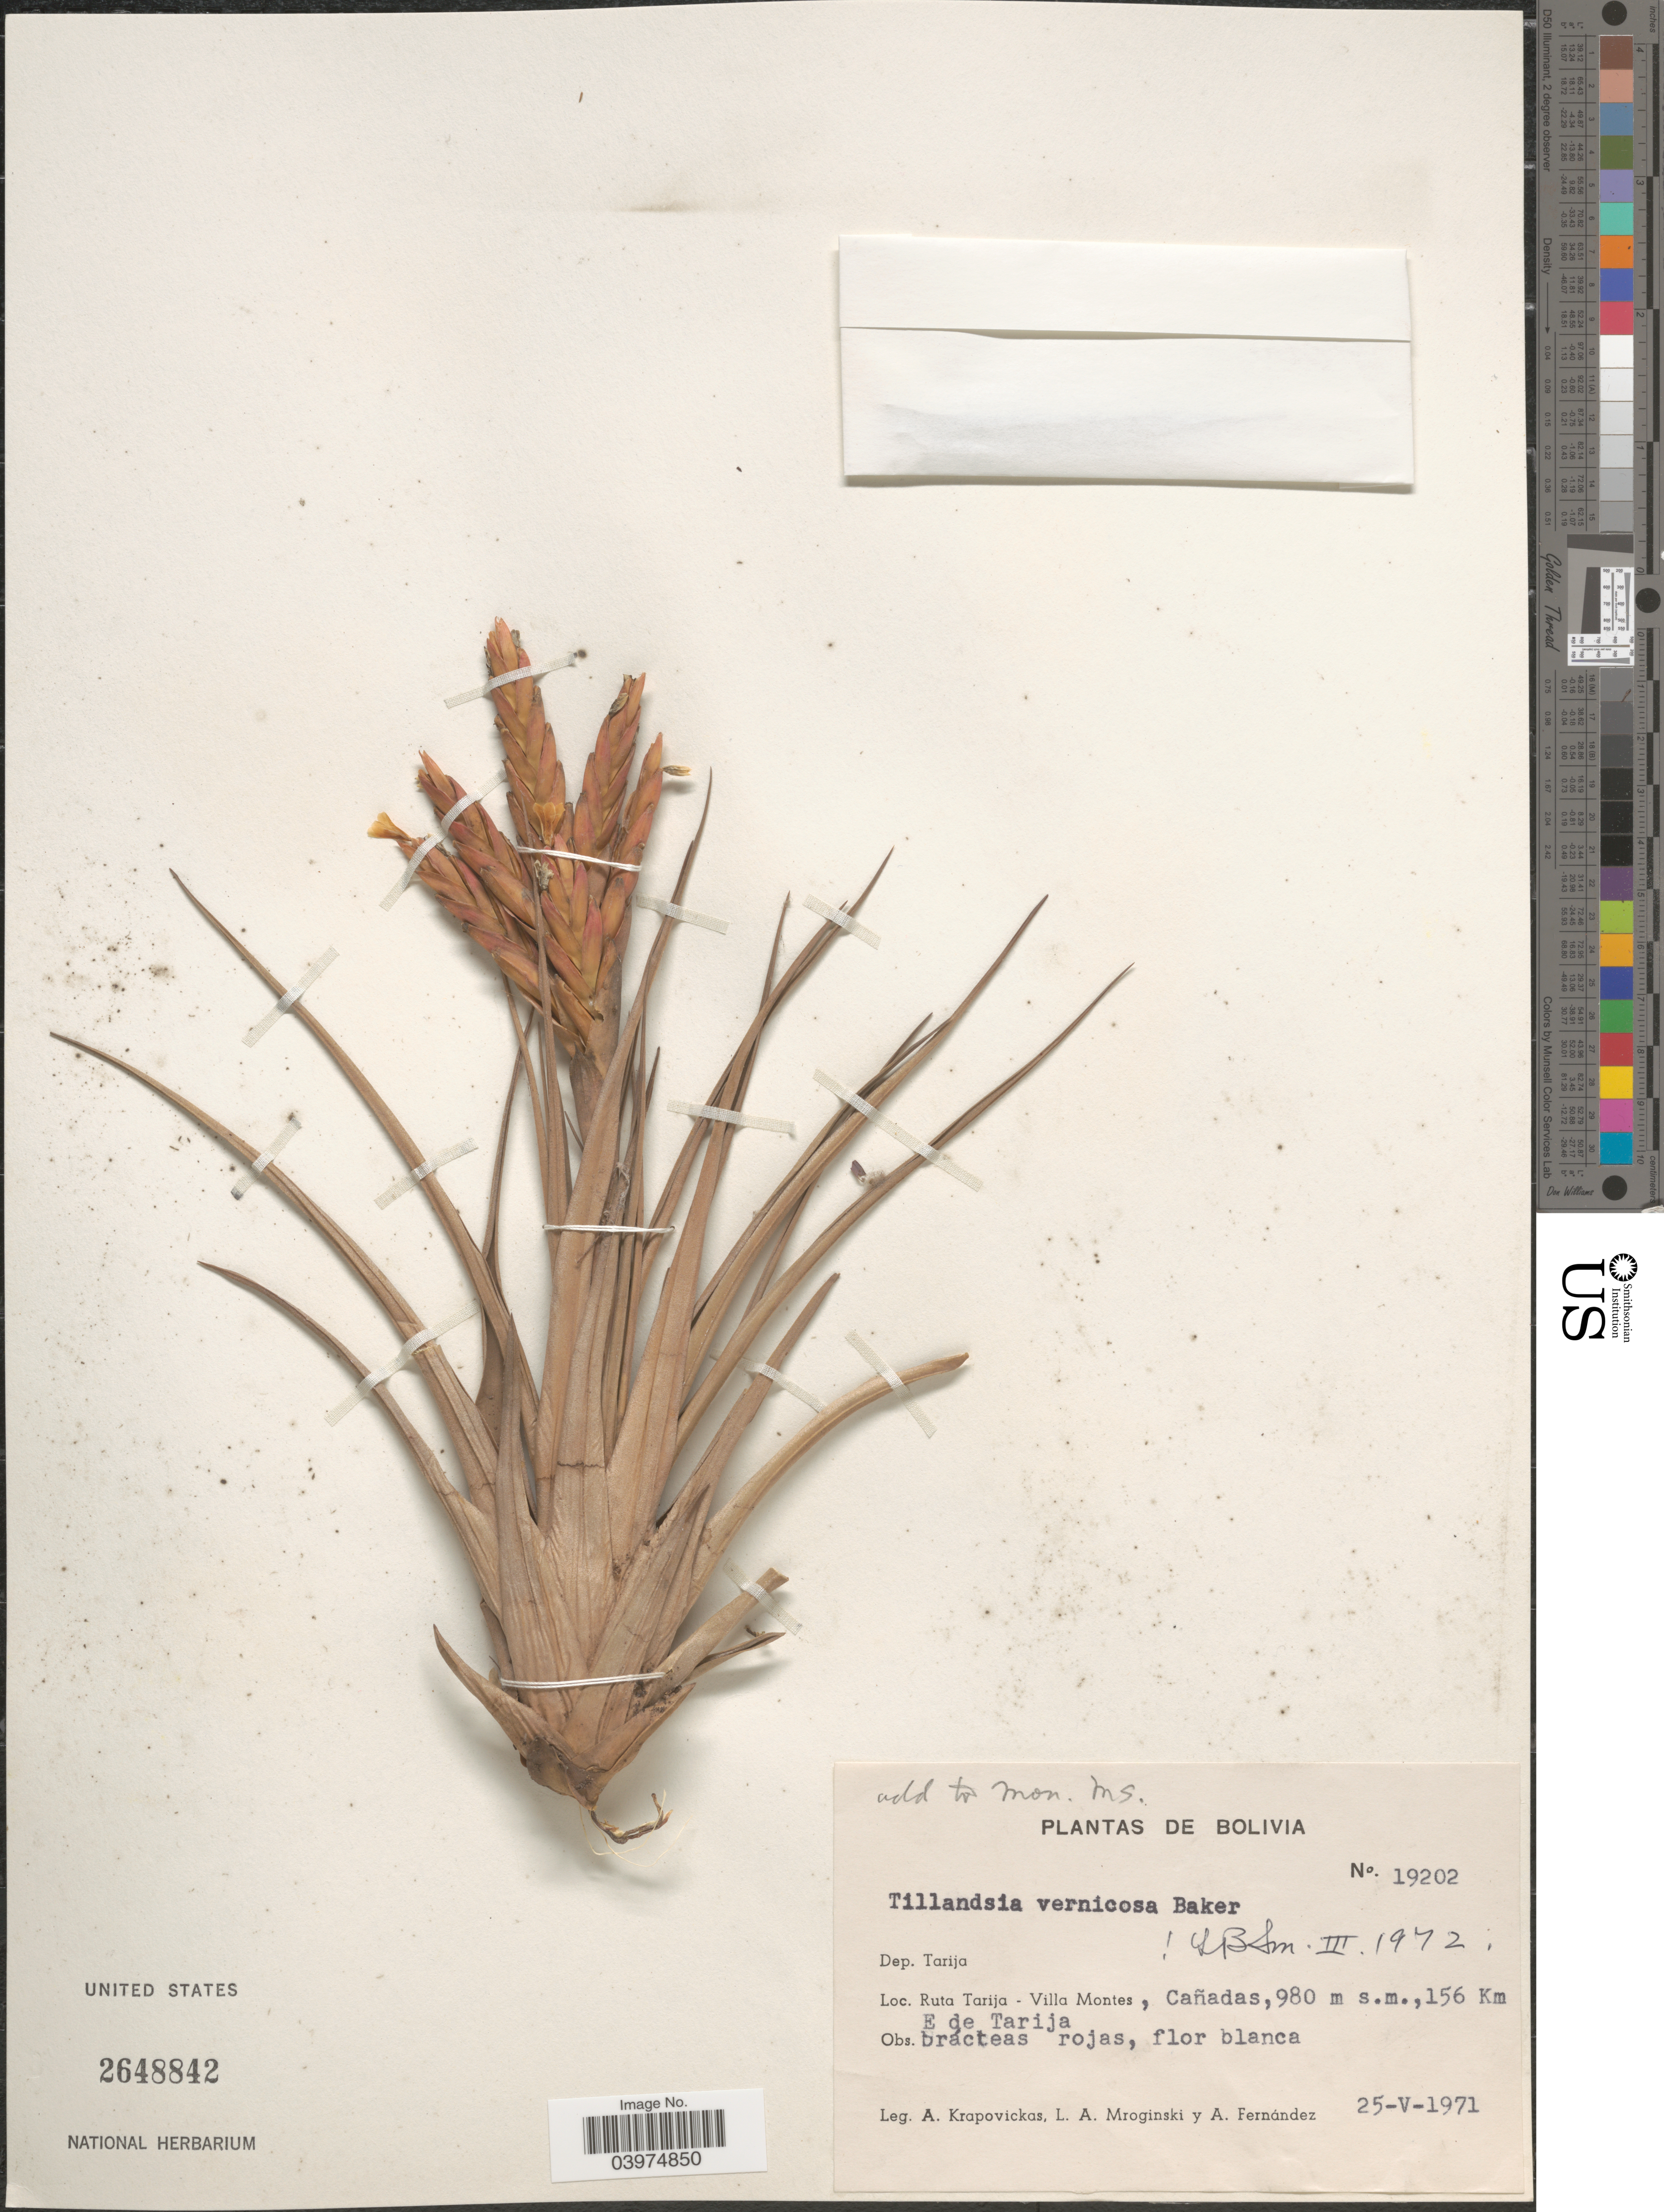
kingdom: Plantae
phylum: Tracheophyta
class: Liliopsida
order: Poales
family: Bromeliaceae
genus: Tillandsia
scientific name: Tillandsia vernicosa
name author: Baker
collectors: A. Krapovickas, L. Mroginski & A. Fernández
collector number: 19202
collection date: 1971-05-25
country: Bolivia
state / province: Tarija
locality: Dep. Tarija. Ruta Tarija - Villa Montes, Cañadas, 156 Km E de Tarija.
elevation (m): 980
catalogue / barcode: US 2648842